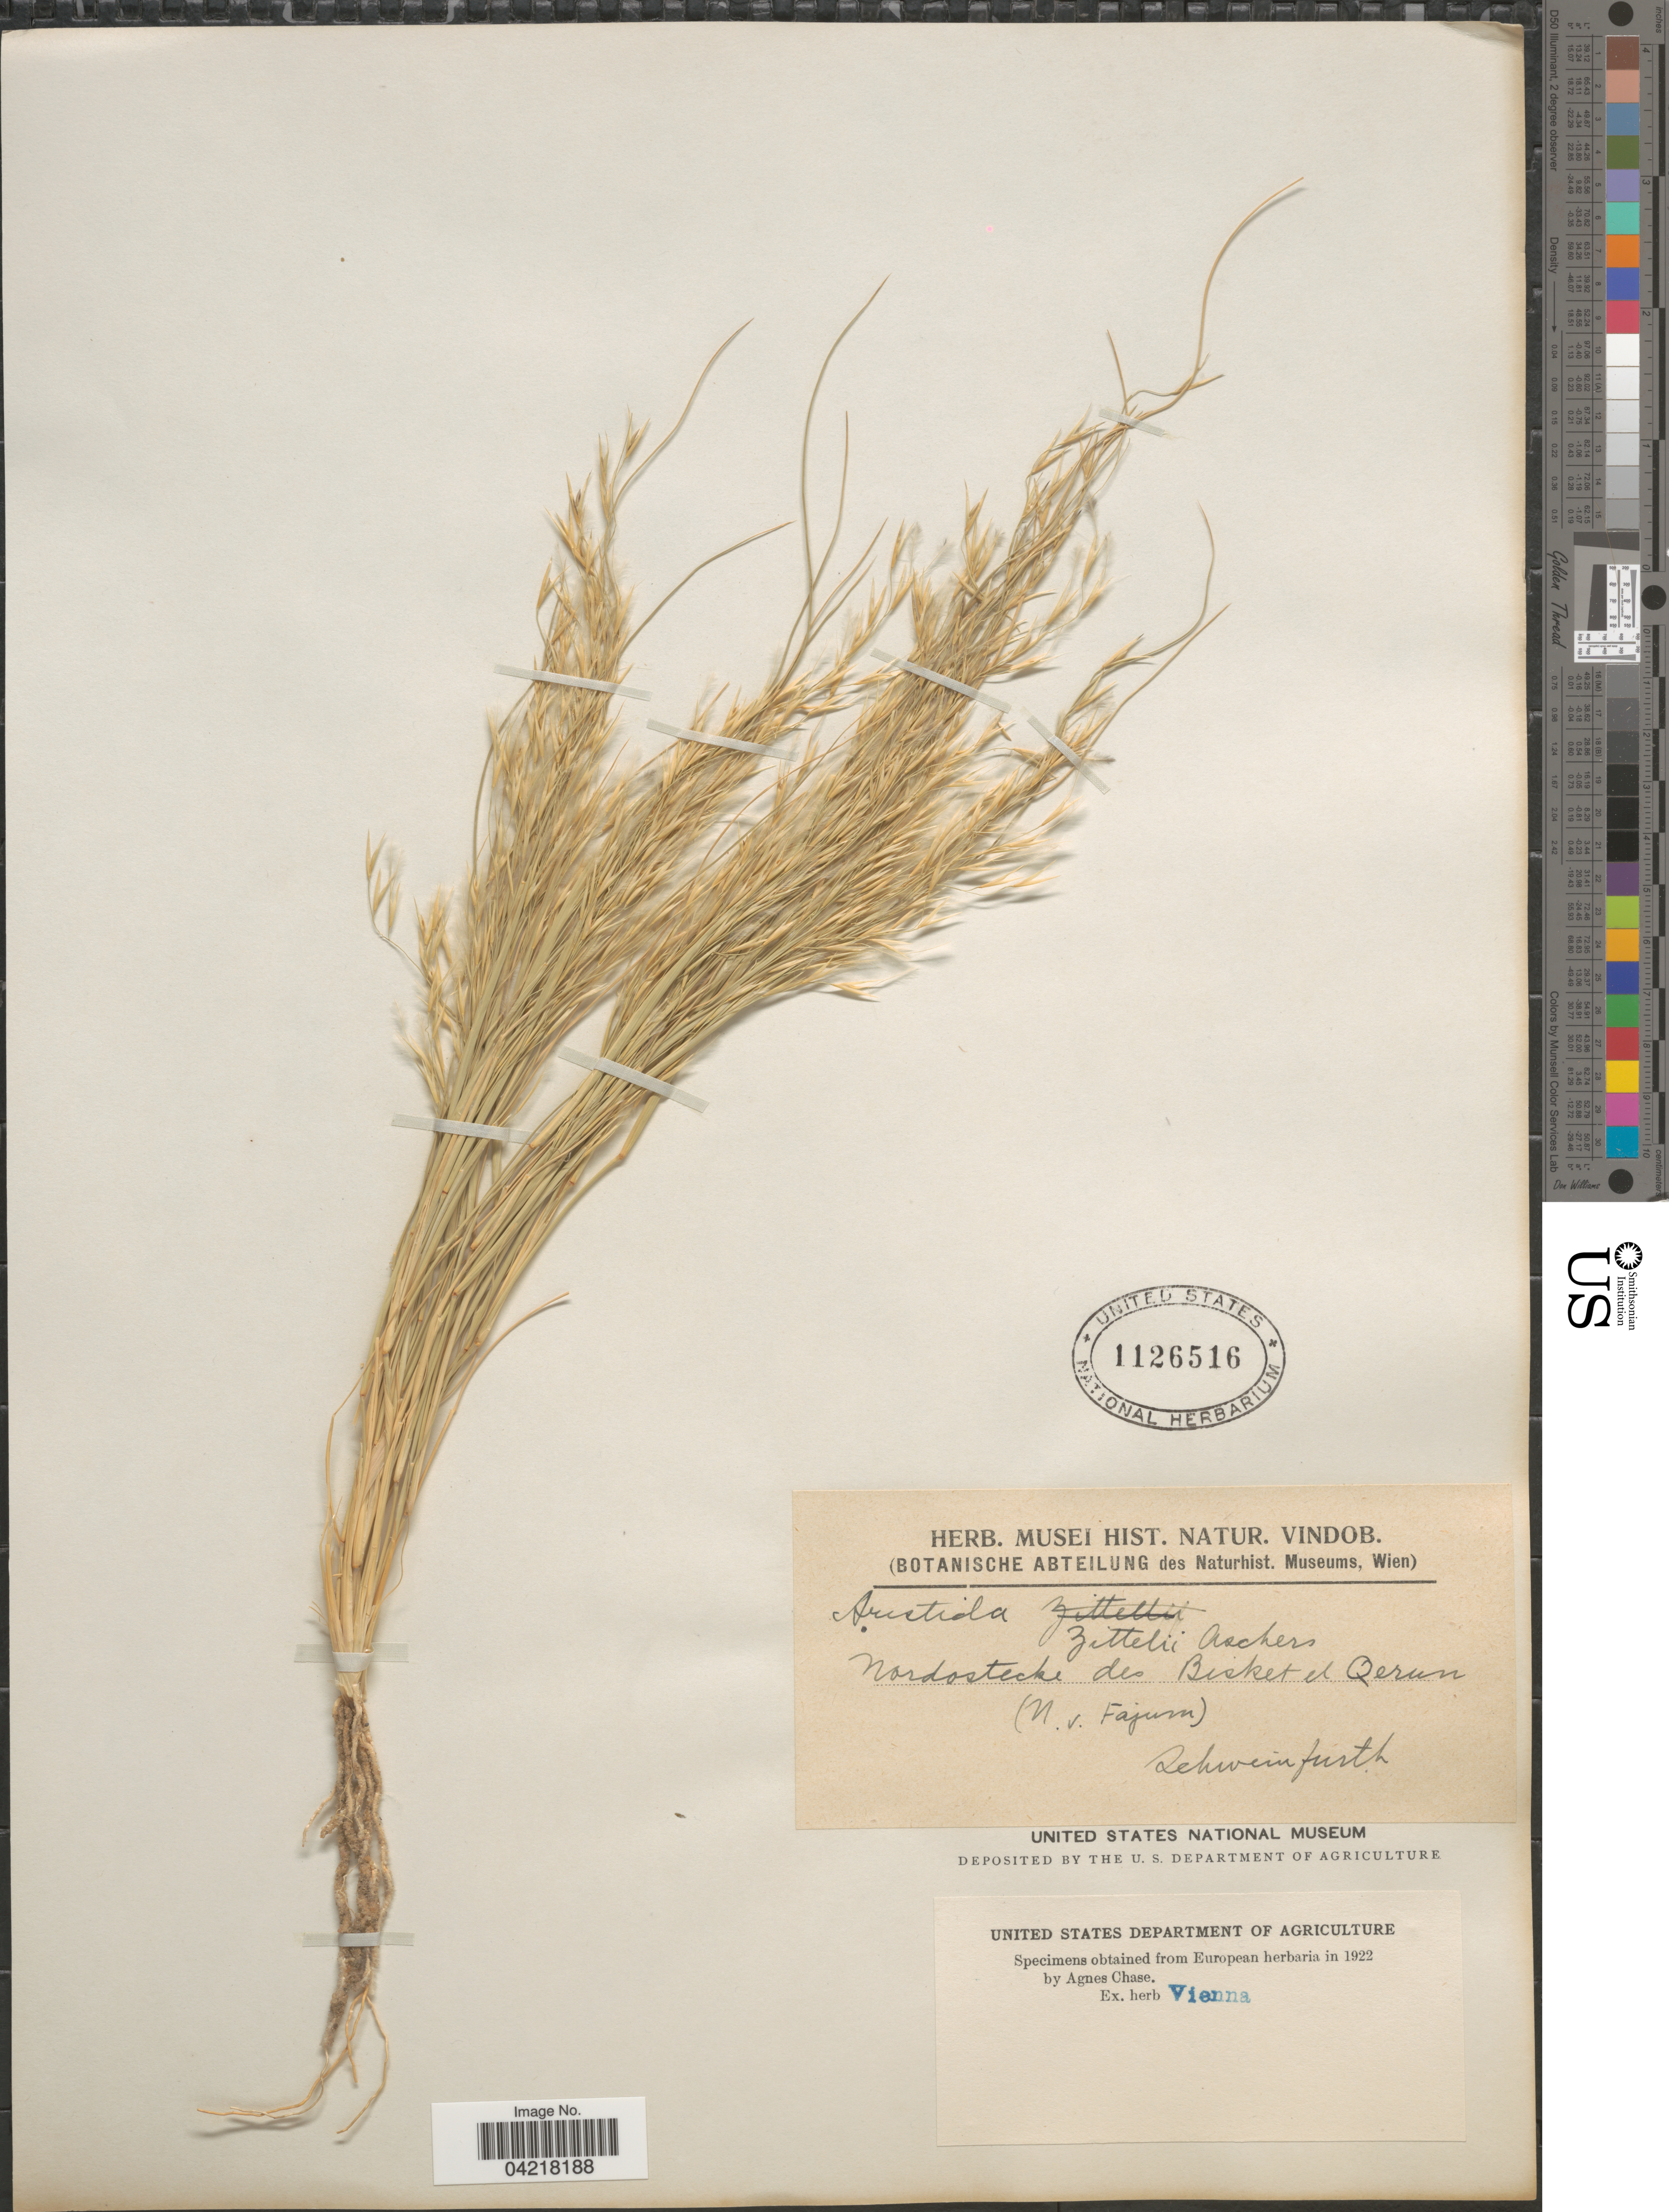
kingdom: Plantae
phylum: Tracheophyta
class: Liliopsida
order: Poales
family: Poaceae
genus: Stipagrostis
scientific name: Stipagrostis acutiflora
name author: (Trin. & Rupr.) De Winter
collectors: Schweinfurth, --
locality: Nordostecke des Bisket el Qerun. (N.v. Fajum).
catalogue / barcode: US 1126516